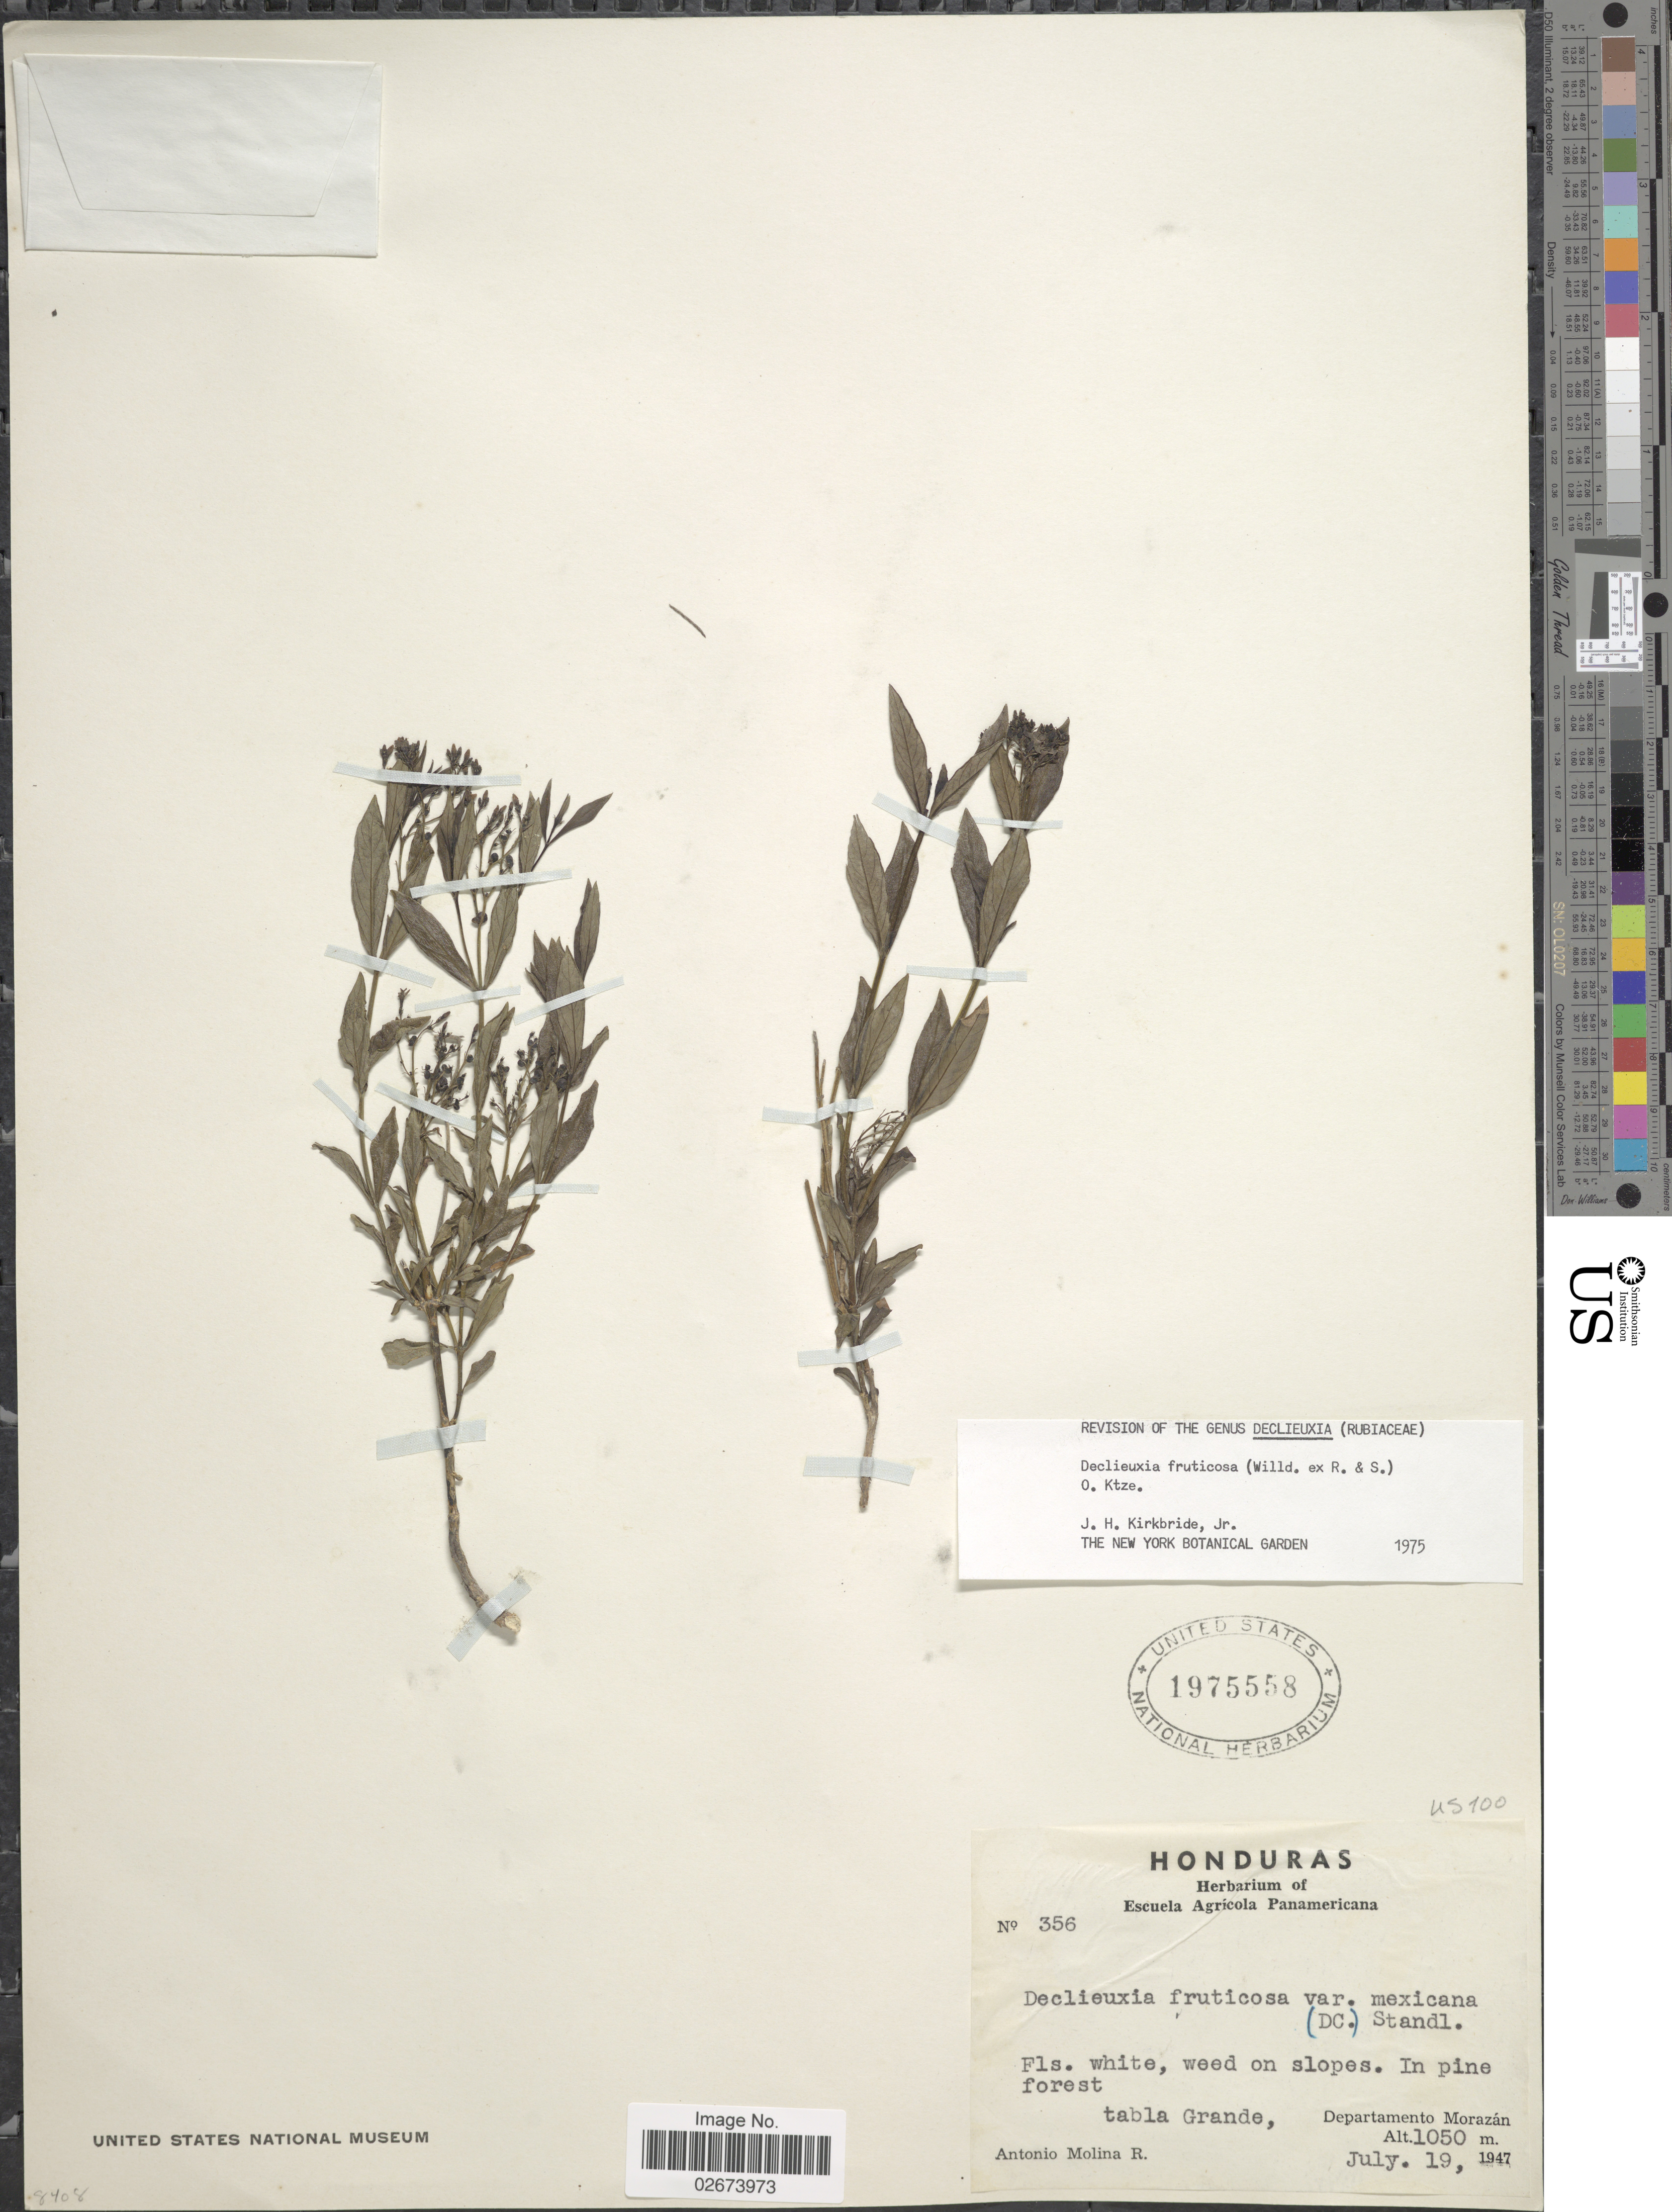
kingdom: Plantae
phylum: Tracheophyta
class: Magnoliopsida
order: Gentianales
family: Rubiaceae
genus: Declieuxia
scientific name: Declieuxia fruticosa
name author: (Willd. ex Roem. & Schult.) Kuntze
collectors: A. Molina R.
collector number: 356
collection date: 1947-07-19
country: Honduras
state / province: Fco. Morazán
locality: In pine forest. Tabla Grande, Departamento Morazán.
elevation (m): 1050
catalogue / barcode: US 1975558